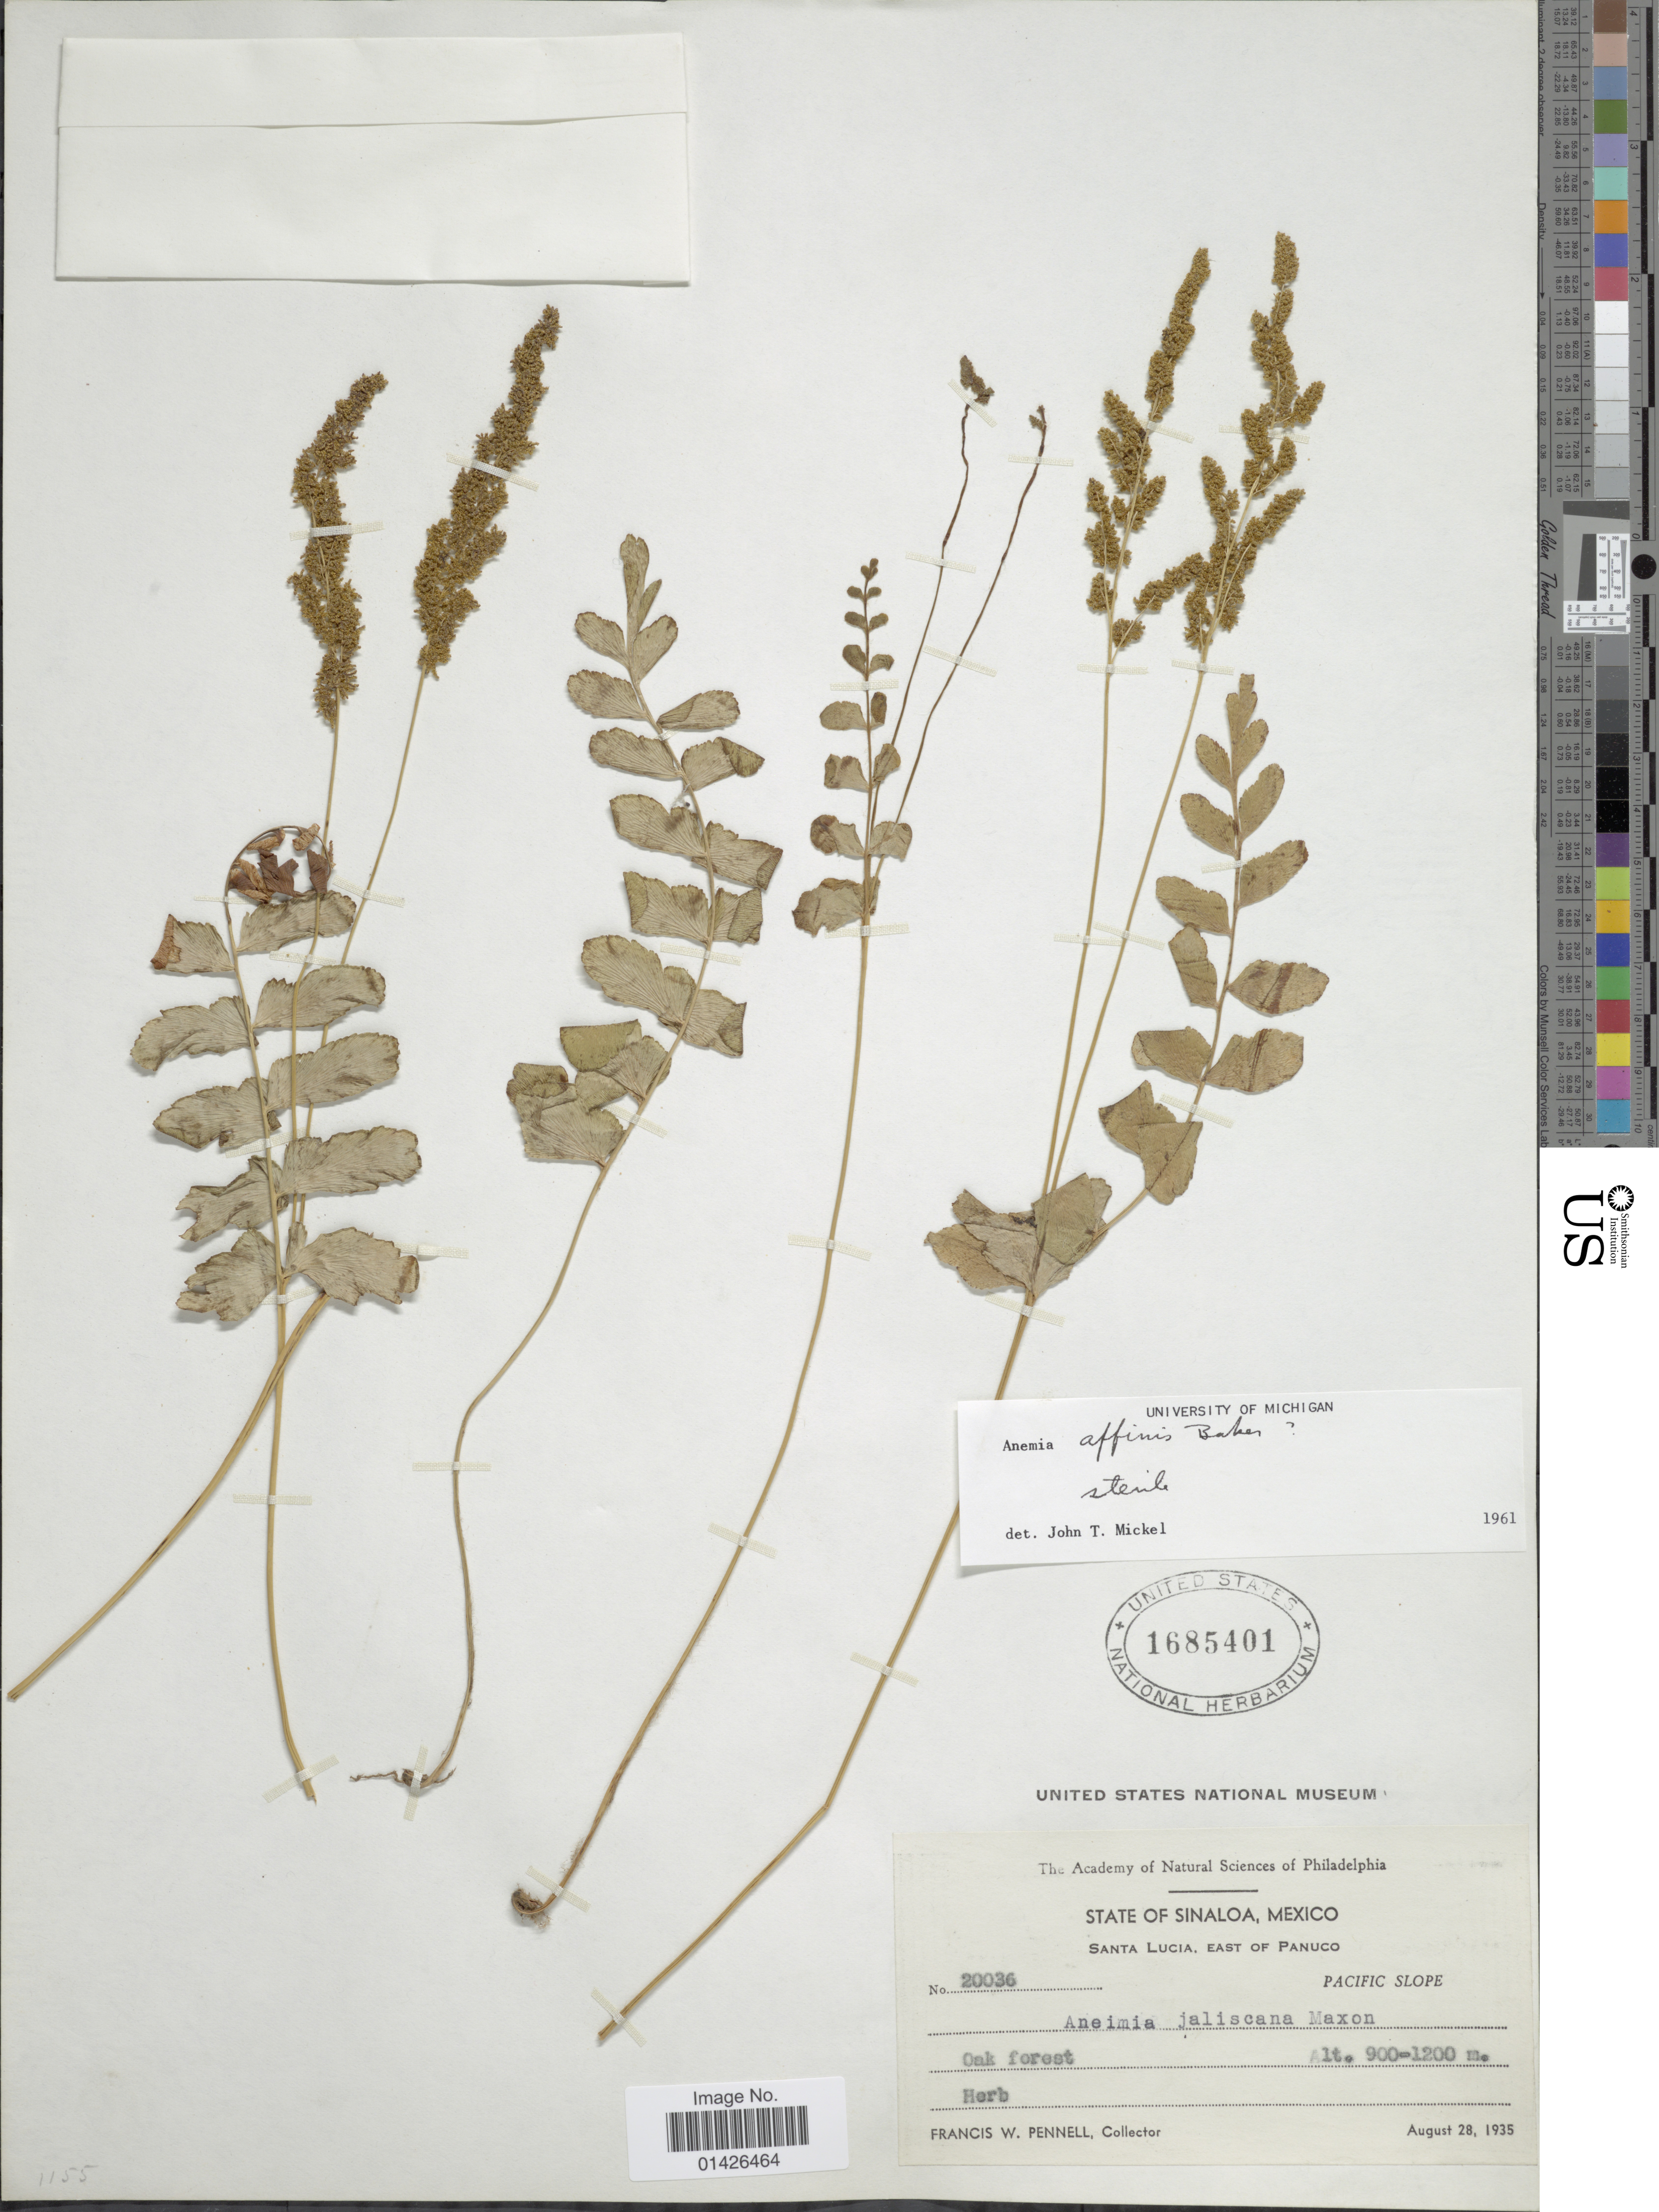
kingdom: Plantae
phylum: Tracheophyta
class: Polypodiopsida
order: Schizaeales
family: Anemiaceae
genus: Anemia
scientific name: Anemia affinis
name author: Baker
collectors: F. W. Pennell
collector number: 20036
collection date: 1935-08-28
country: Mexico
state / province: Sinaloa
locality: Santa Lucia, East of Panuco, Pacific slope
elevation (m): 900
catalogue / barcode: US 1685401